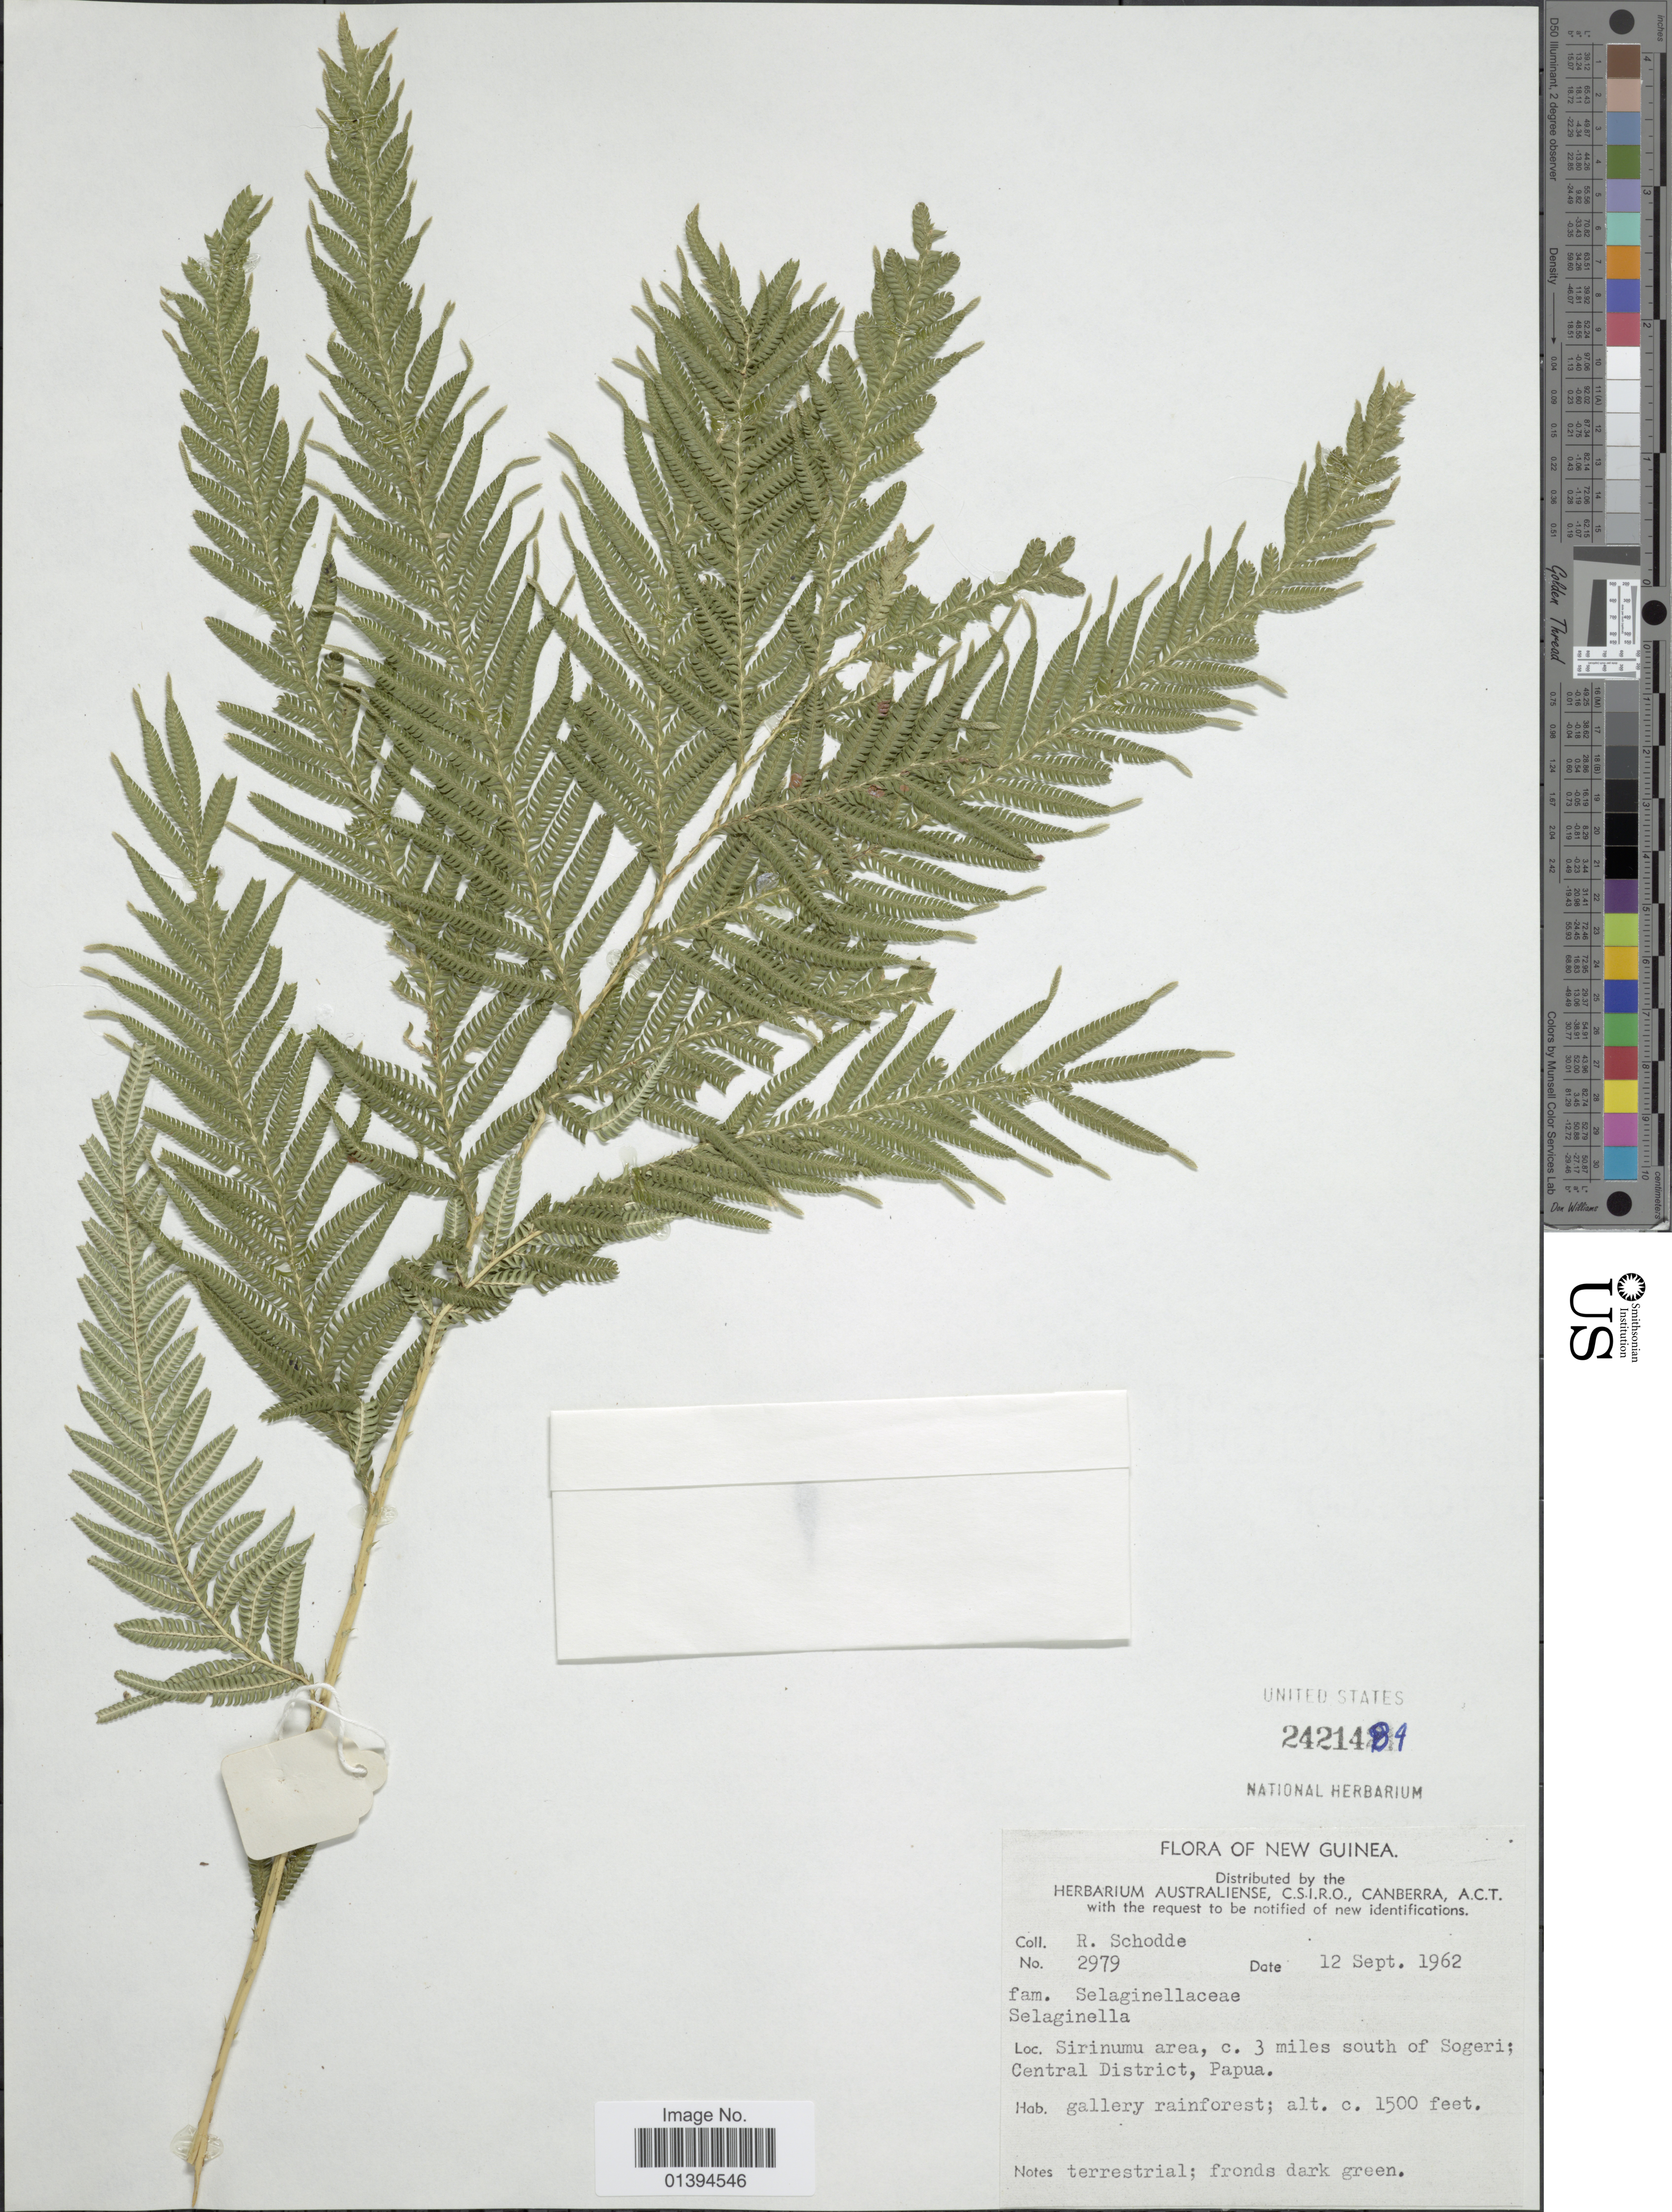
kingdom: Plantae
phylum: Tracheophyta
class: Lycopodiopsida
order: Selaginellales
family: Selaginellaceae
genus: Selaginella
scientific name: Selaginella sp.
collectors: R. Schodde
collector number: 2979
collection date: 1962-09-12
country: Papua New Guinea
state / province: Central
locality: New Guinea, Sirinumu area, c. 3 miles south of Sogeri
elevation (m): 457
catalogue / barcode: US 2421484